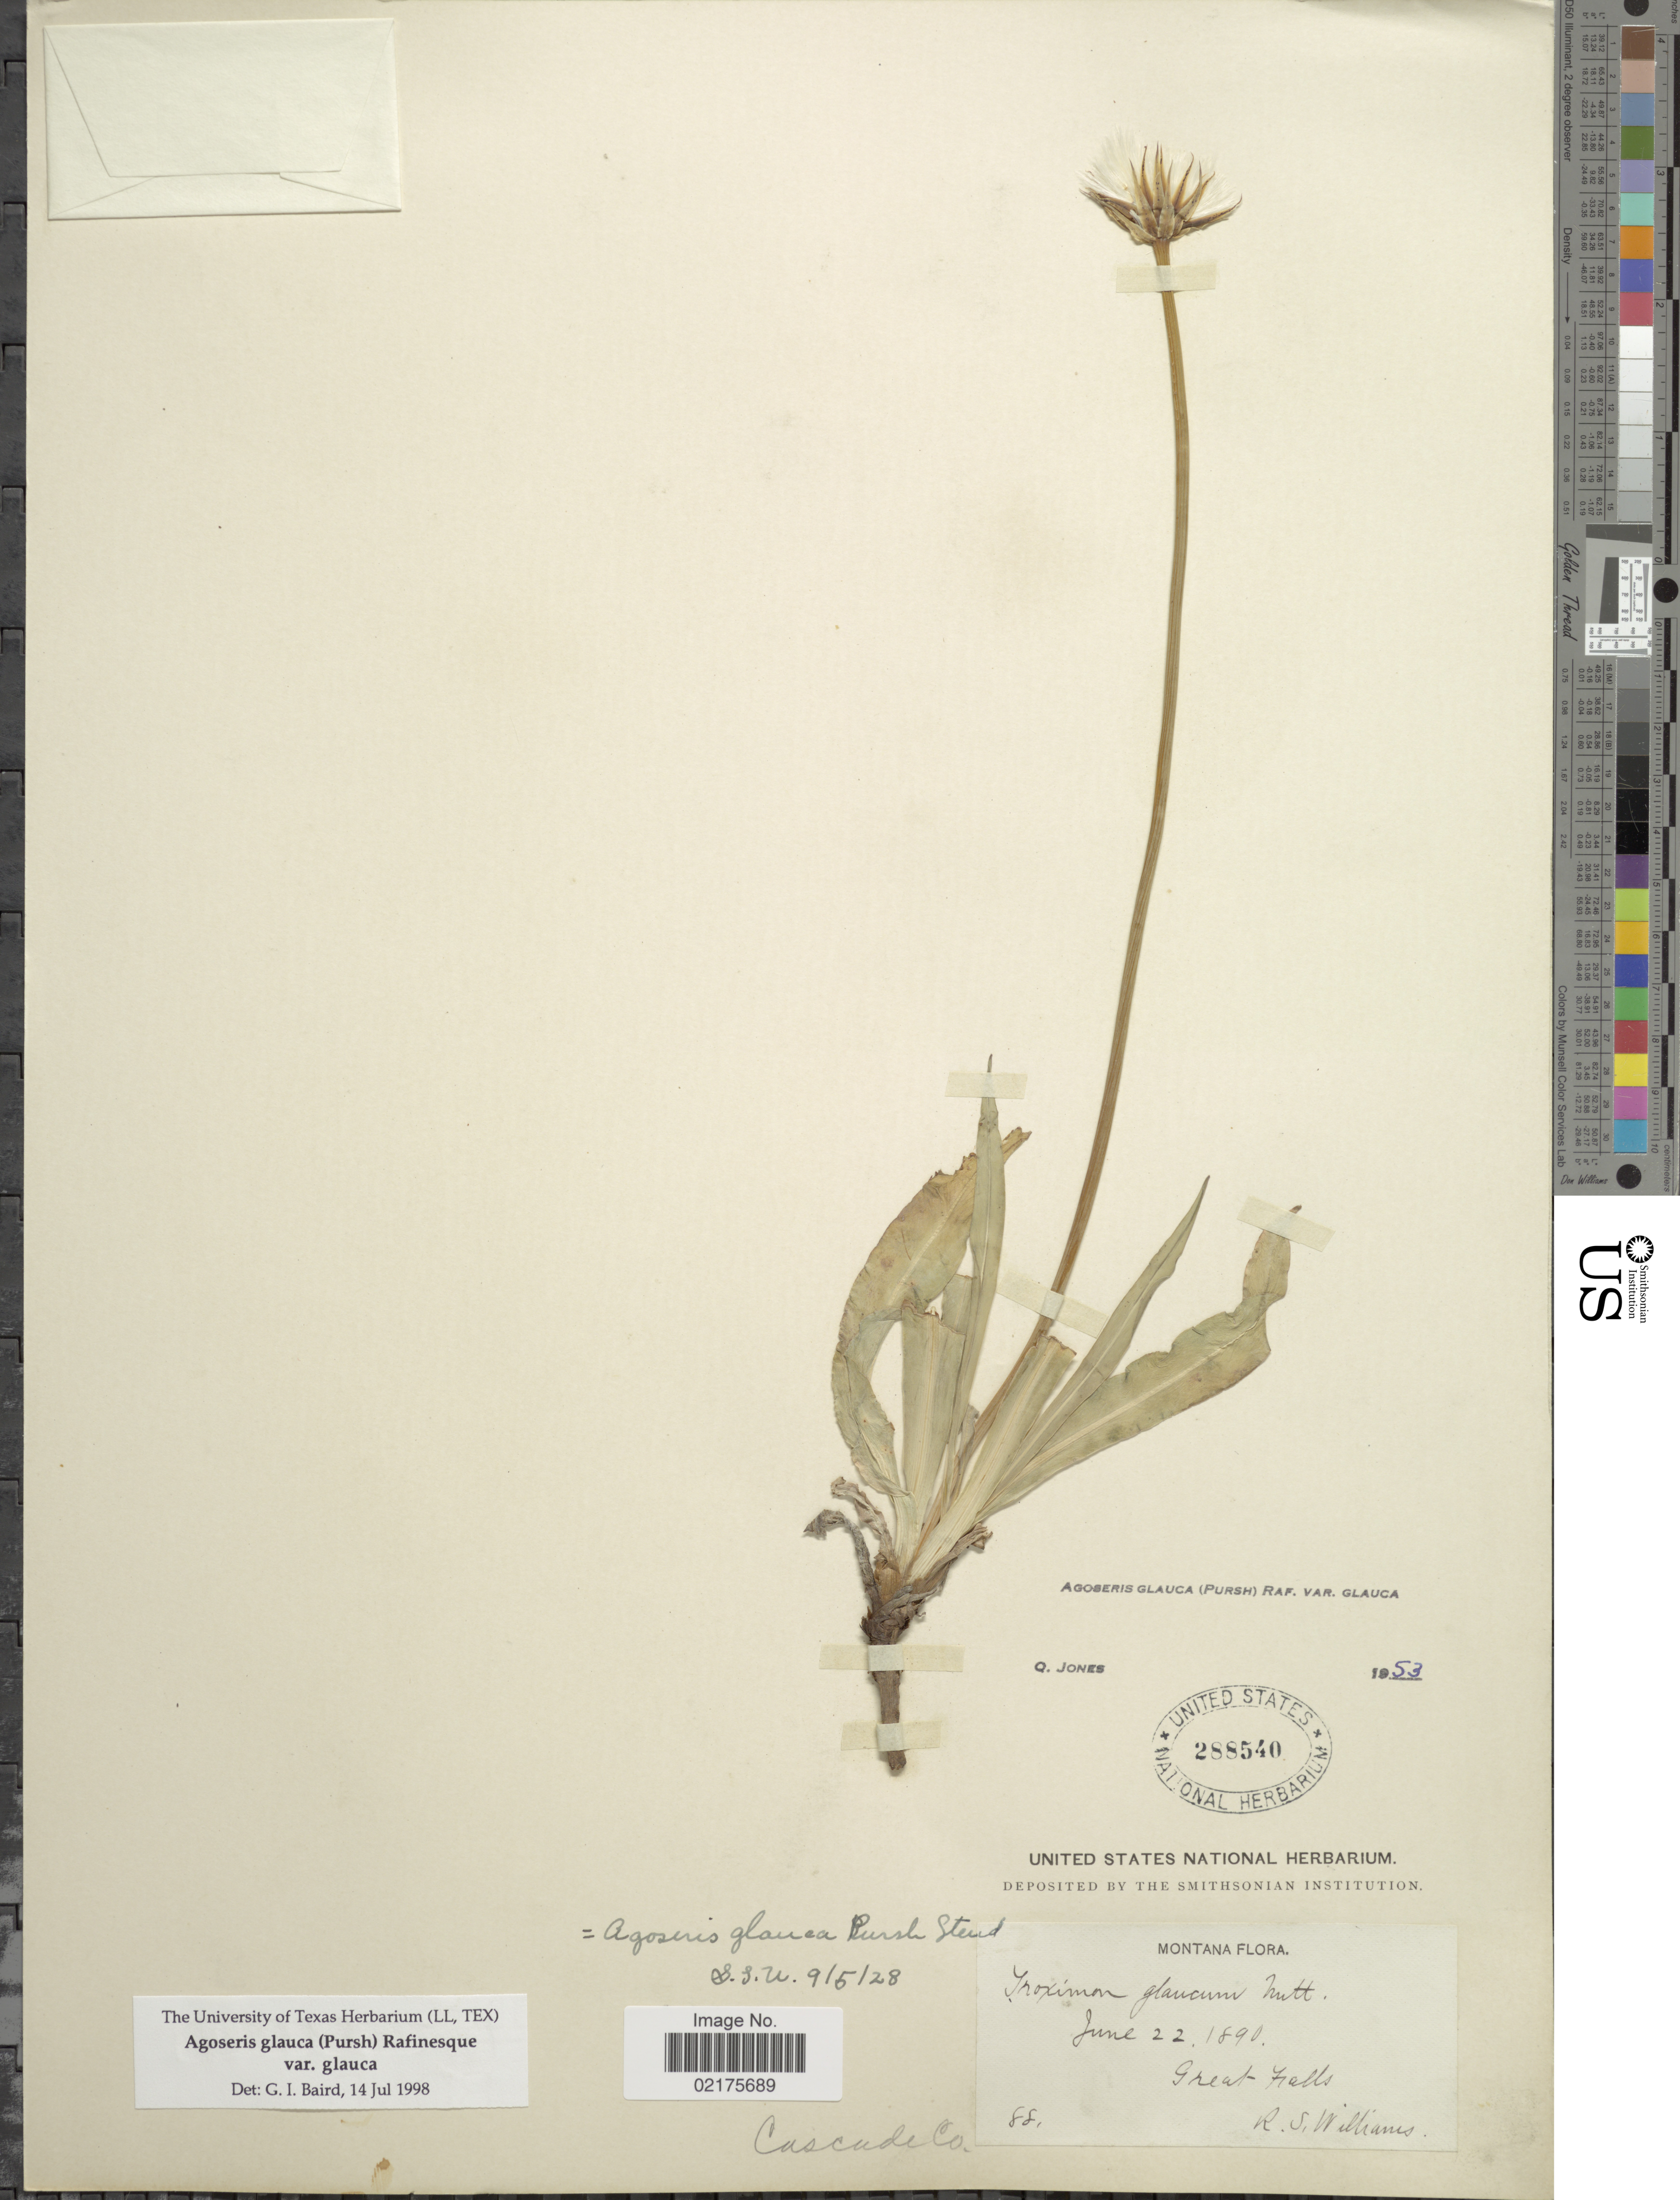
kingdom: Plantae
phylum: Tracheophyta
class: Magnoliopsida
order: Asterales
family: Asteraceae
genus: Agoseris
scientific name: Agoseris glauca var. glauca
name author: (Pursh) Raf.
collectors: R. S. Williams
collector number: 88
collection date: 1890-06-22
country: United States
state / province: Montana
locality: Great Falls, Cascade Co.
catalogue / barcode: US 288540